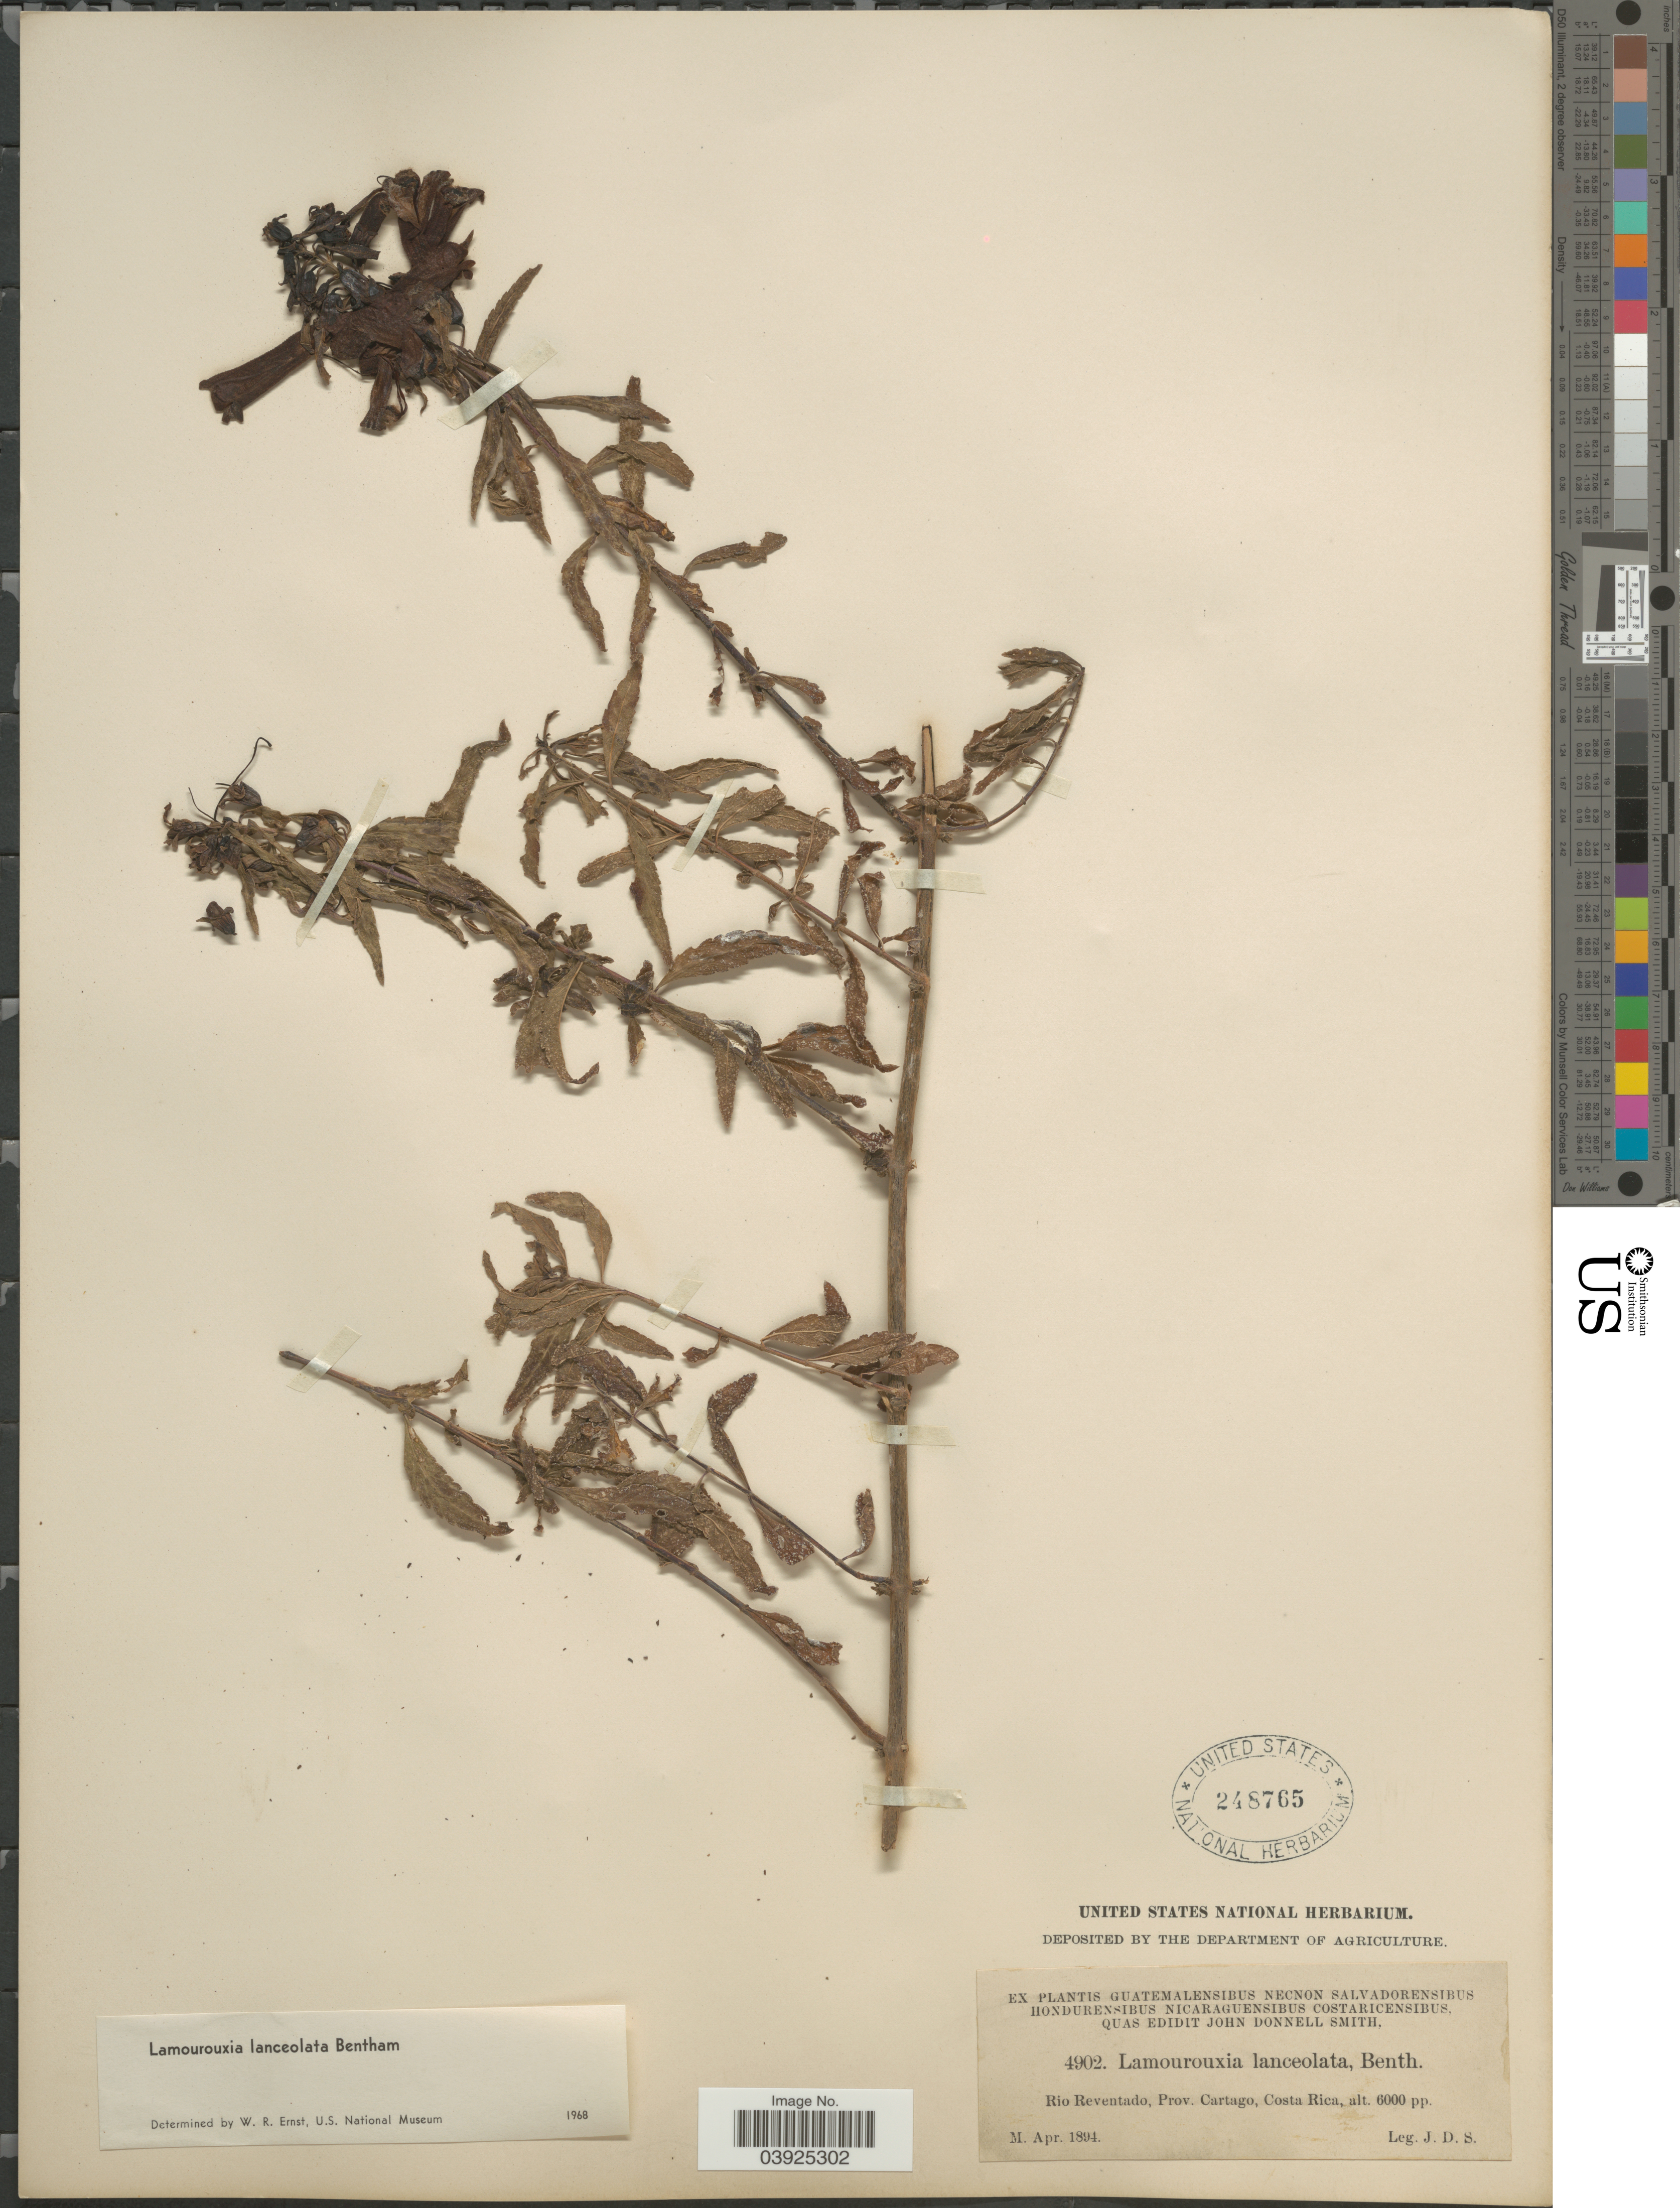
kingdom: Plantae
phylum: Tracheophyta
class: Magnoliopsida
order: Lamiales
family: Orobanchaceae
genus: Lamourouxia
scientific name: Lamourouxia lanceolata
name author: Benth.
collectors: J. Donnell Smith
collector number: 4902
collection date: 1894-04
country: Costa Rica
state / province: Cartago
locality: Rio Reventado.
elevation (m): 1829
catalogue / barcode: US 248765